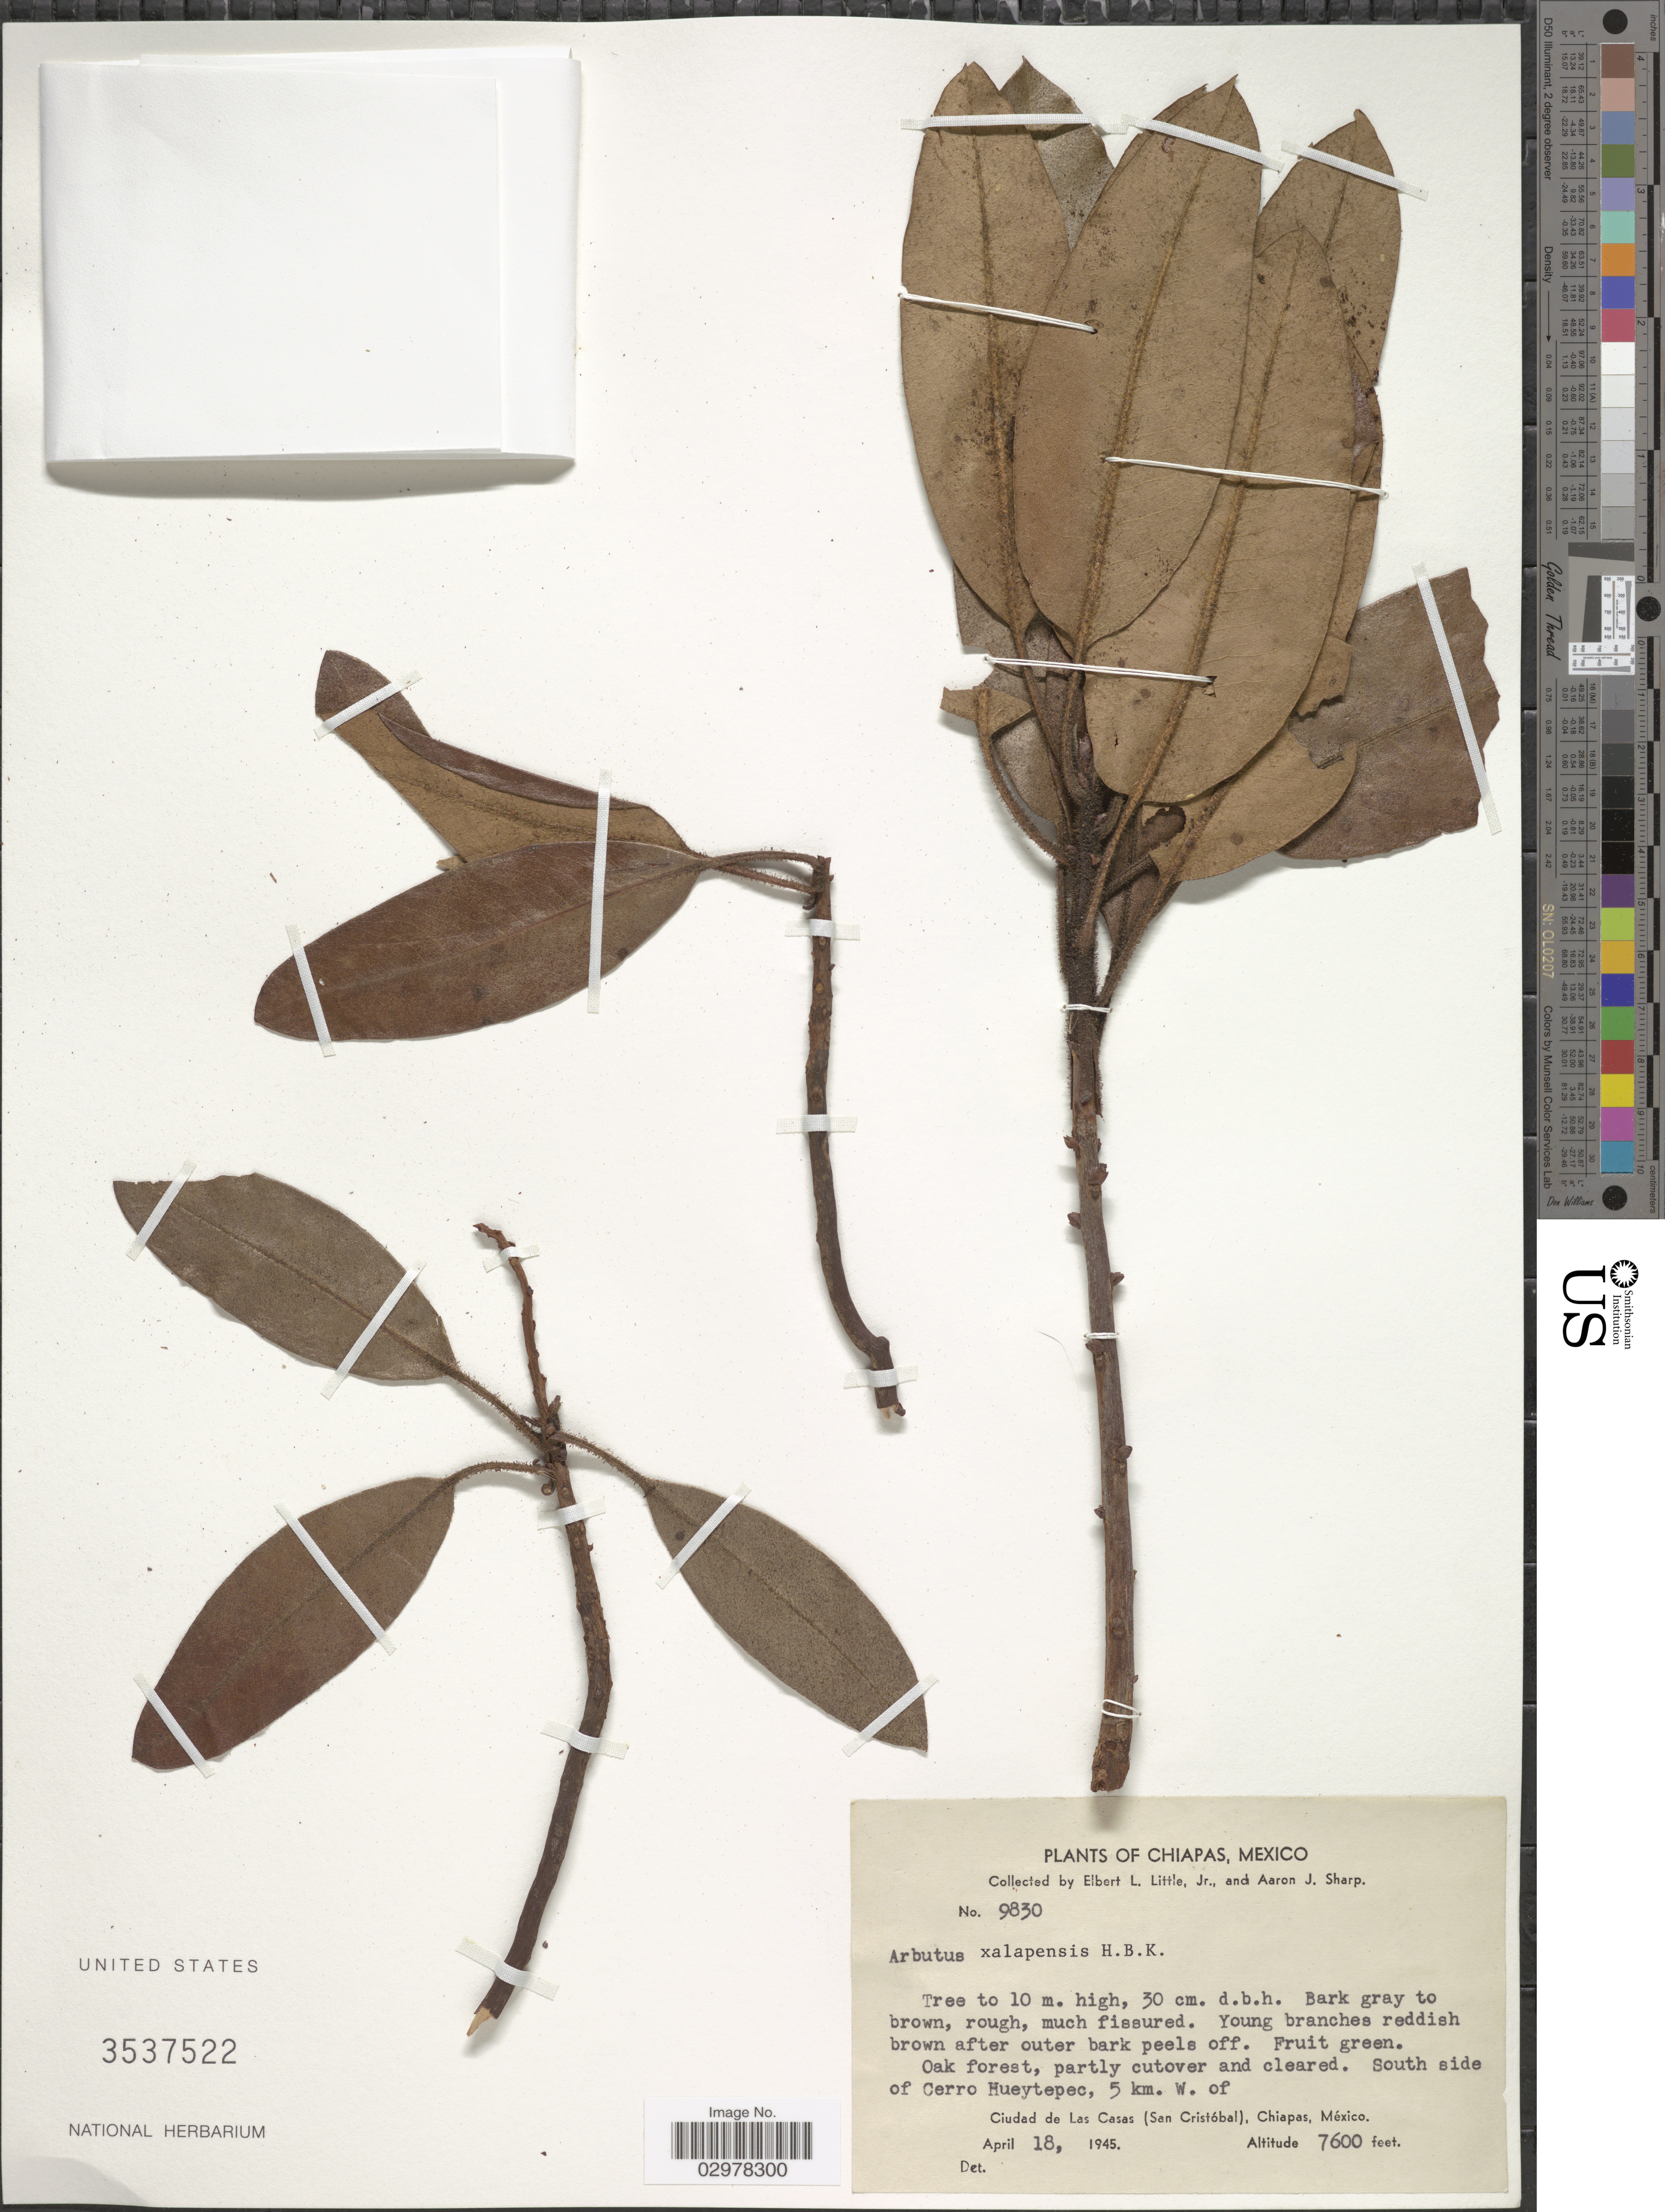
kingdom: Plantae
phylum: Tracheophyta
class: Magnoliopsida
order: Ericales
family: Ericaceae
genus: Arbutus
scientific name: Arbutus xalapensis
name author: Kunth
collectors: E. L. Little & A. J. Sharp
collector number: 9830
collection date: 1945-04-18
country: Mexico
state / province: Chiapas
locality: South side of Cerro Hueytepec, 5 km. W. of Ciudad de Las Casas (San Cristóbal).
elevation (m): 2316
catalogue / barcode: US 3537522